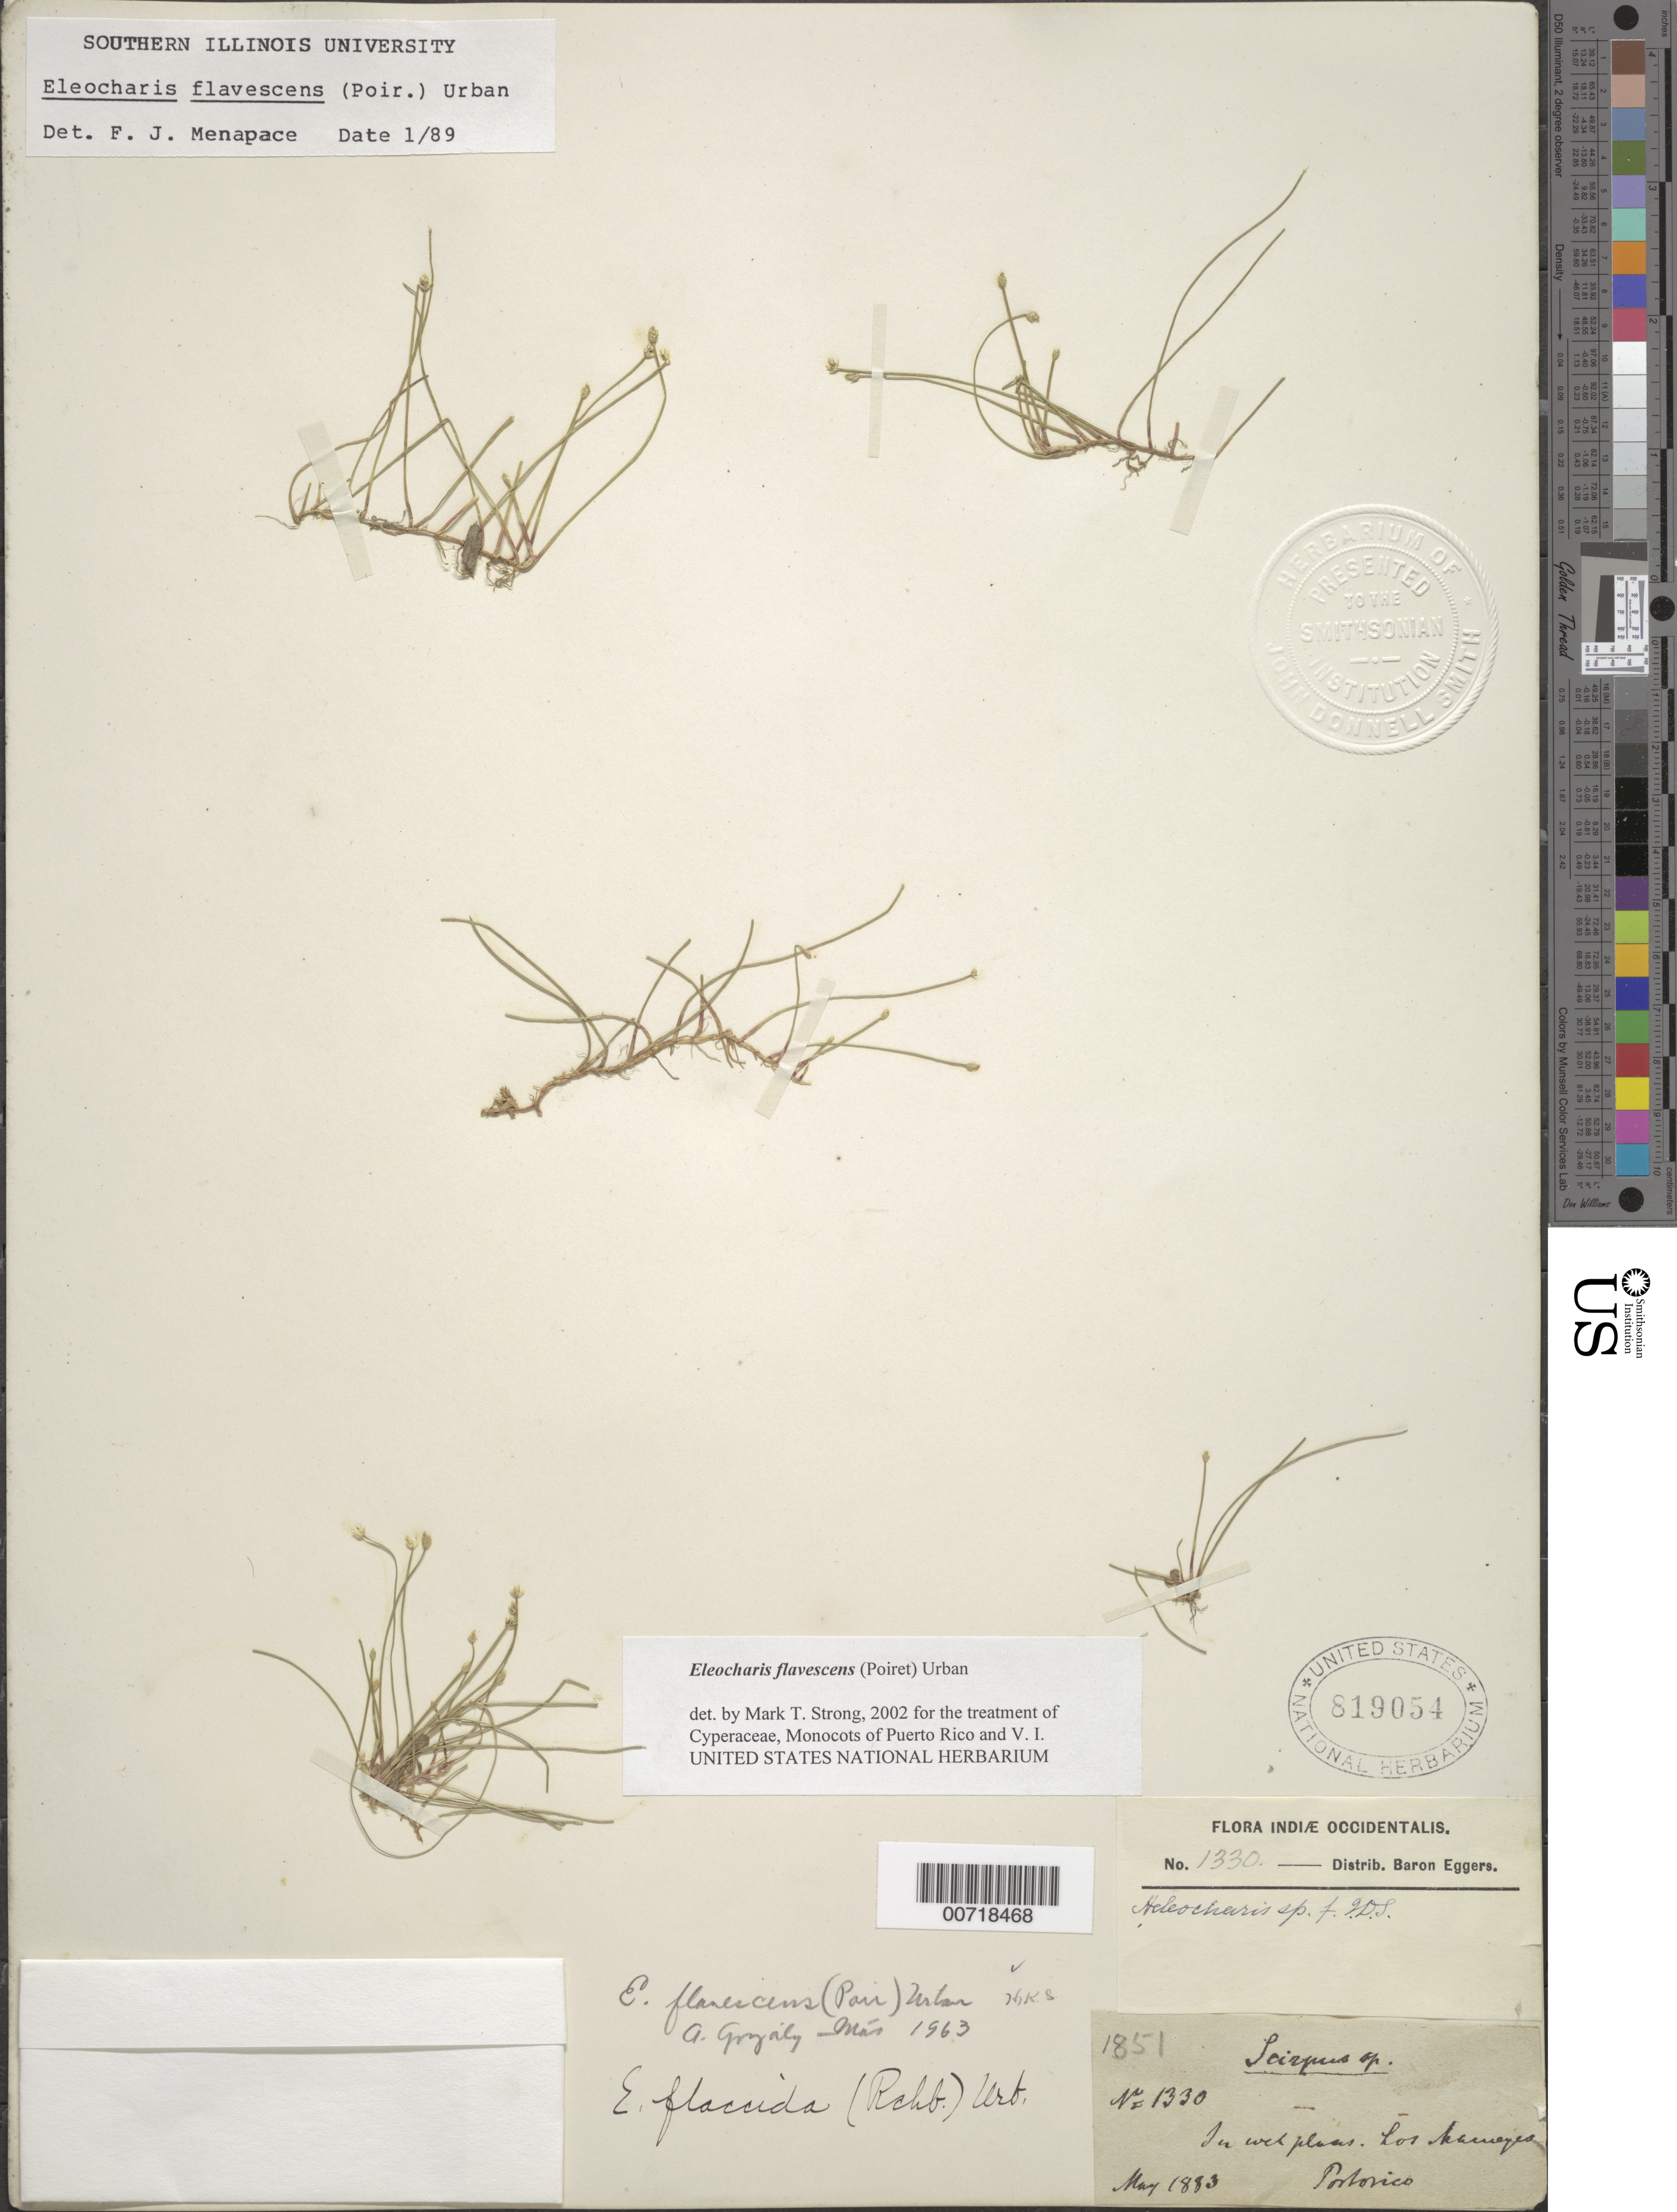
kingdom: Plantae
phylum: Tracheophyta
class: Liliopsida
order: Poales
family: Cyperaceae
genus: Eleocharis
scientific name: Eleocharis flavescens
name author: (Poir.) Urb.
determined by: Strong, M. T., (US), Smithsonian Institution - National Museum of Natural History (UNITED STATES)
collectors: H. F. A. von Eggers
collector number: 1330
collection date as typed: May 1883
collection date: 1883-05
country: Puerto Rico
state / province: Luquillo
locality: Los Mameyes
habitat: In wet places.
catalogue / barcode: US 819054